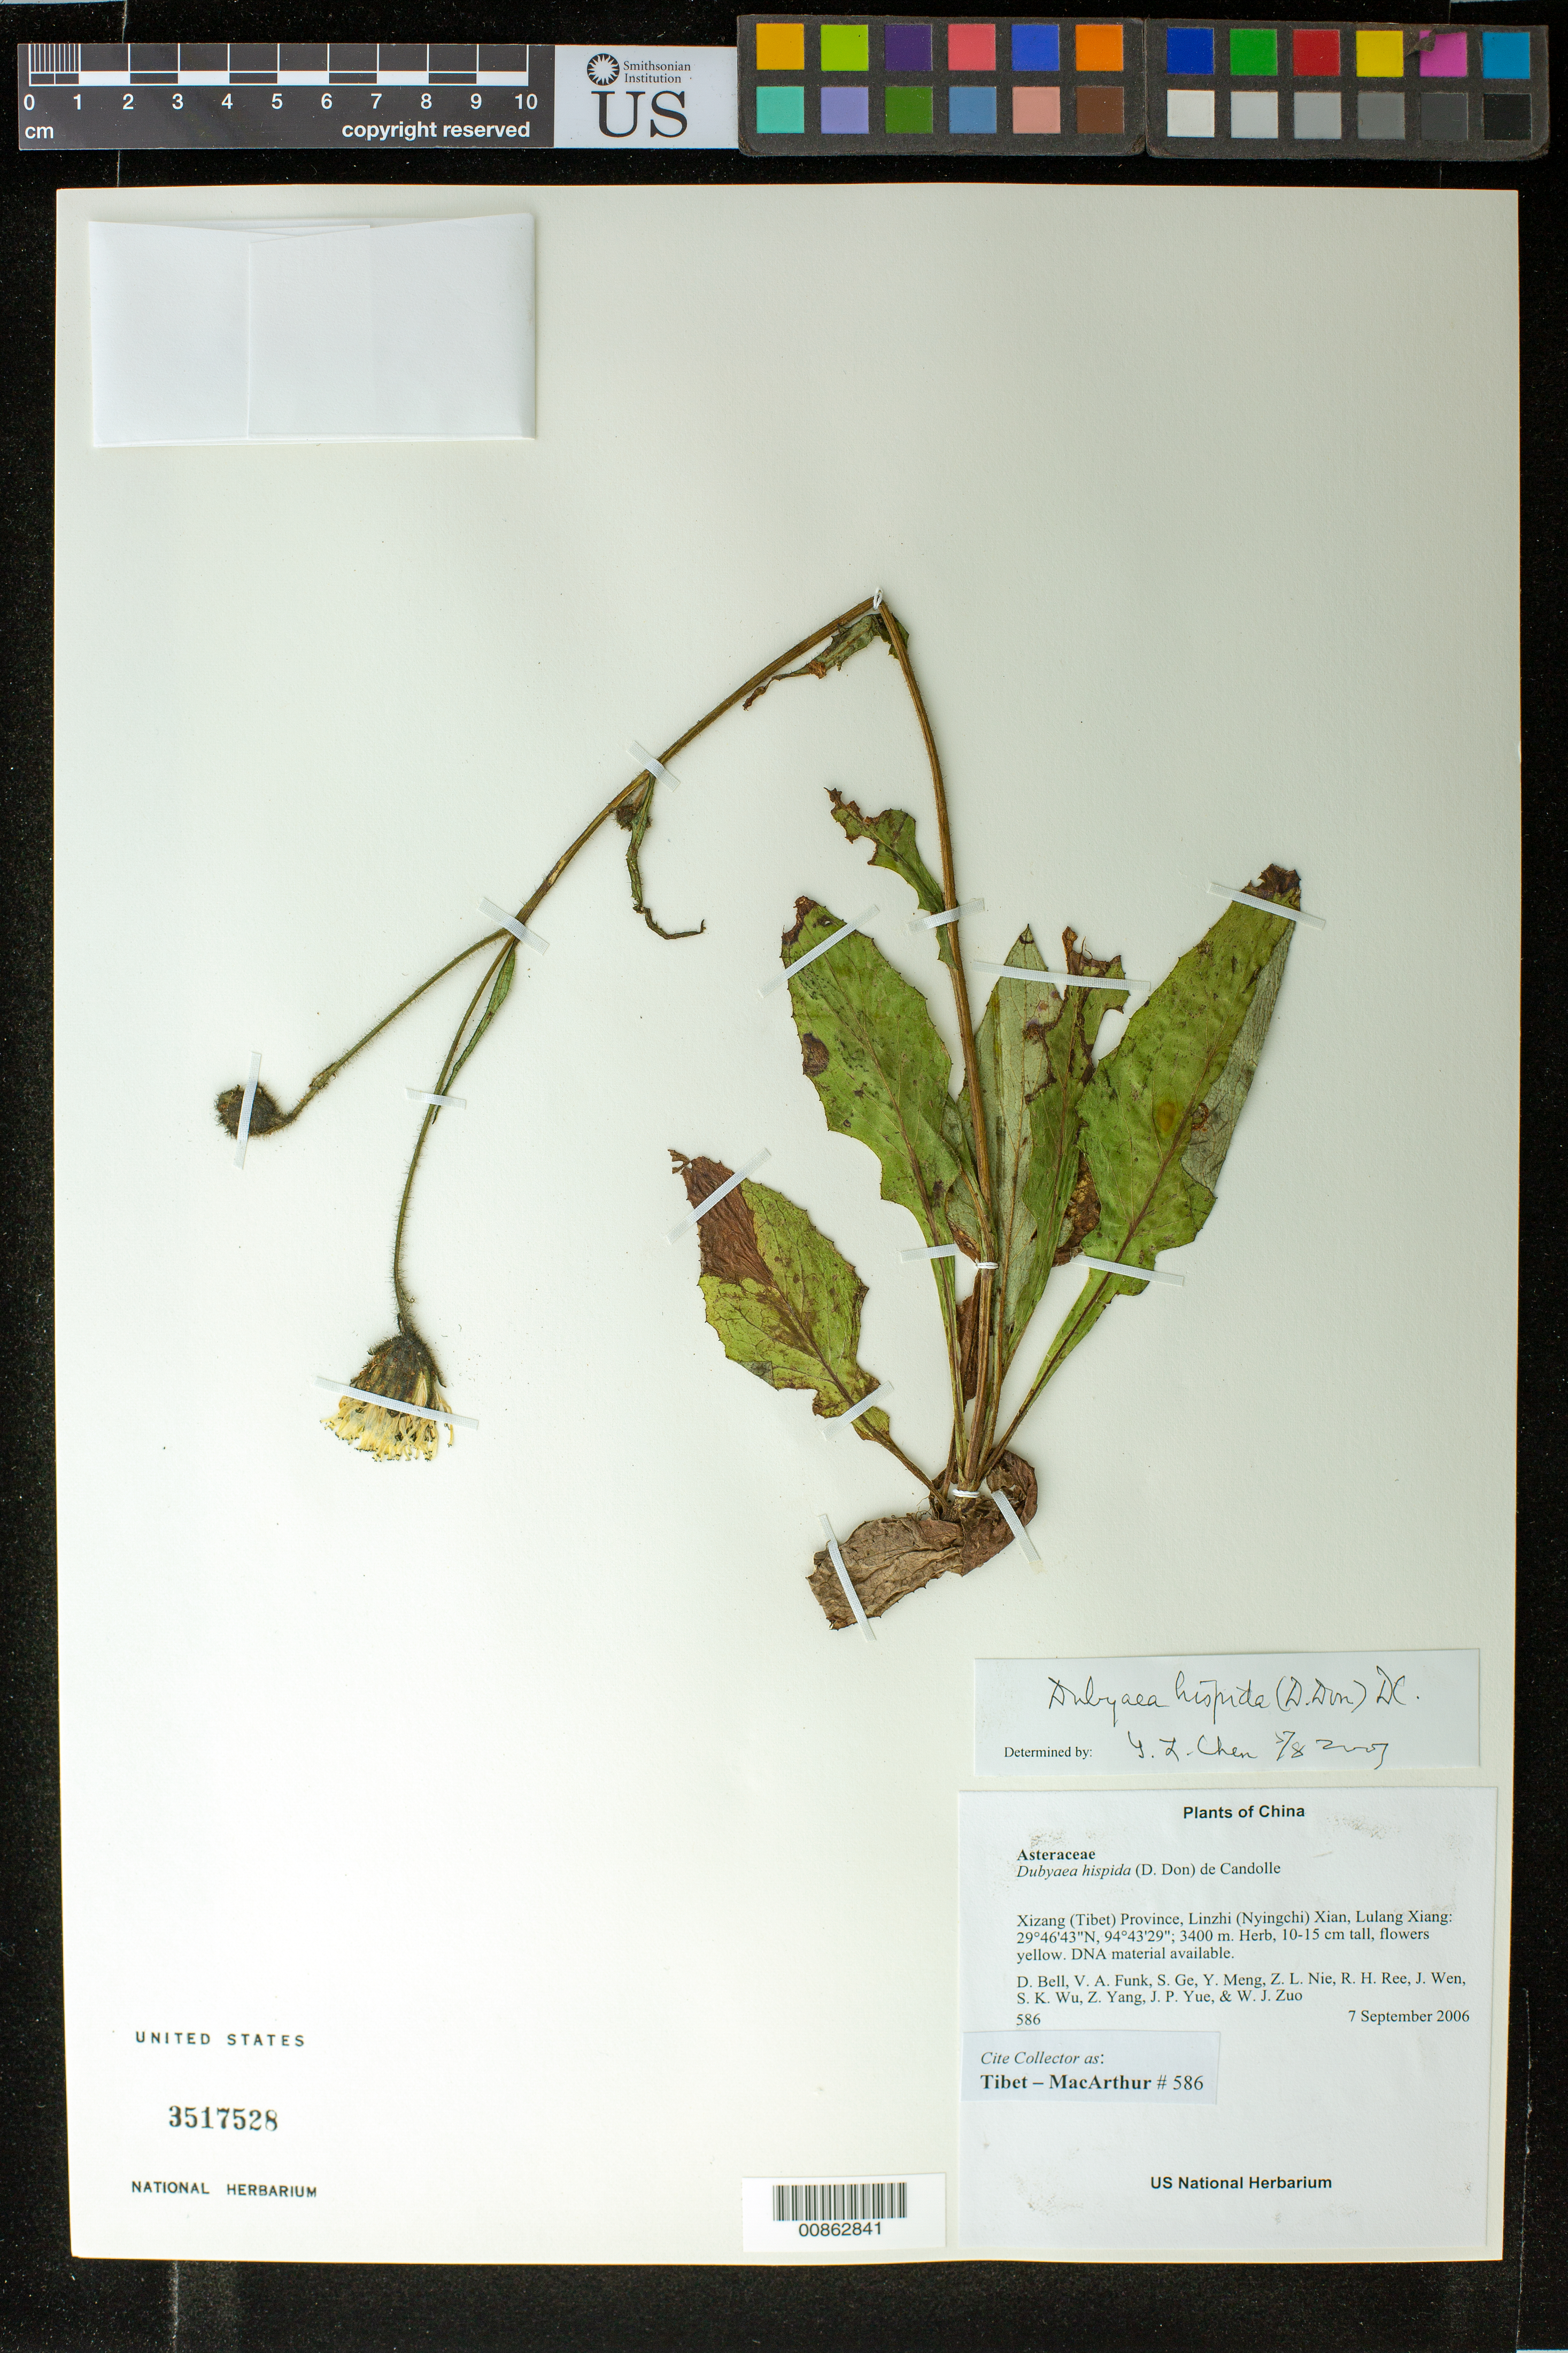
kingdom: Plantae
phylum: Tracheophyta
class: Magnoliopsida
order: Asterales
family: Asteraceae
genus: Dubyaea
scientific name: Dubyaea hispida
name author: (D. Don) DC.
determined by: Yilin Chen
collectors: Tibet-MacArthur, D. A. Bell, V. Funk, S. Ge, Y. Meng, Z. Nie, R. Ree, J. Wen, S. K. Wu, Z. Yang, J. Yue & W. Zuo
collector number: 586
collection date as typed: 07 Sep 2006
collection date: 2006-09-07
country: China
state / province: Xizang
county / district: Linzhi (Nyingchi) Xian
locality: Lulang Xiang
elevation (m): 3400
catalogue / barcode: US 3517528